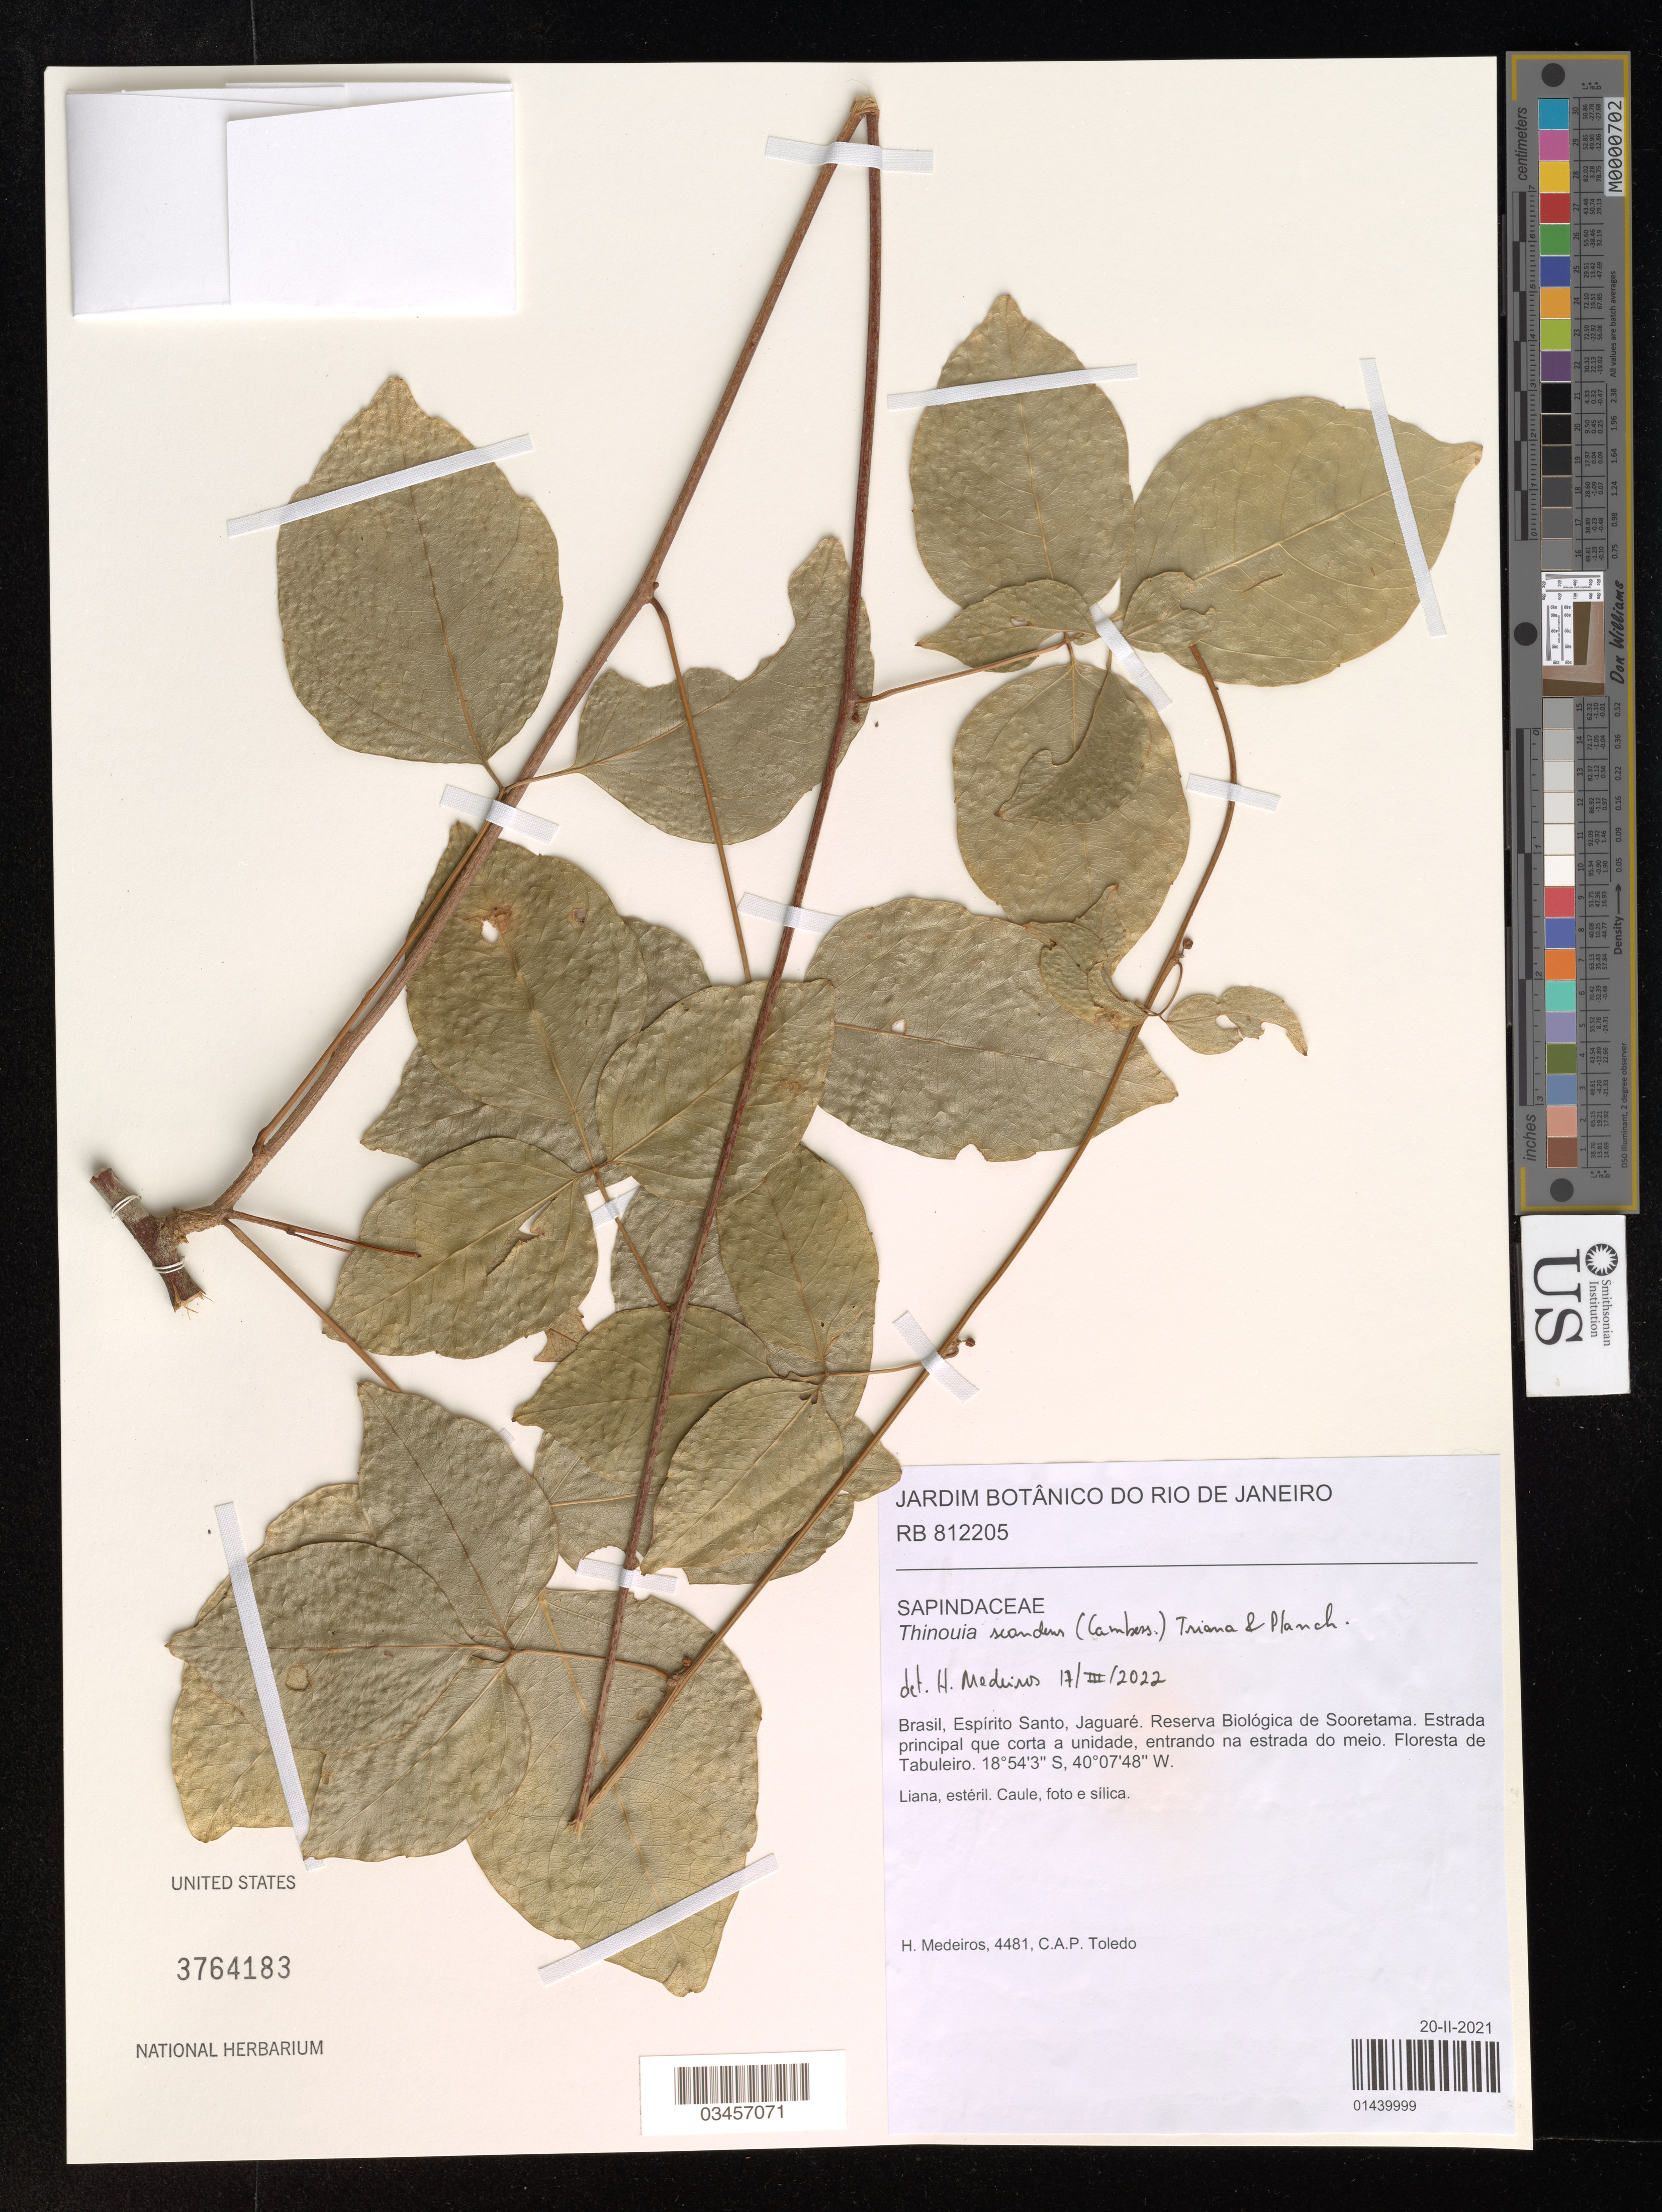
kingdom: Plantae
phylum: Tracheophyta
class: Magnoliopsida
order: Sapindales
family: Sapindaceae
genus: Thinouia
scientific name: Thinouia scandens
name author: (Cambess.) Triana & Planch.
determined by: Medeiros, H.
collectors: H. Medeiros & C. A. Toledo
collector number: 4481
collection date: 2021-02-20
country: Brazil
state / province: Espirito Santo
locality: Jaguaré. Reserva Biológica de Sooretama. Estrada principal que corta a unidade, entrando na estrada do meio. Floresta de Tabuleiro.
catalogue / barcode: US 3764183